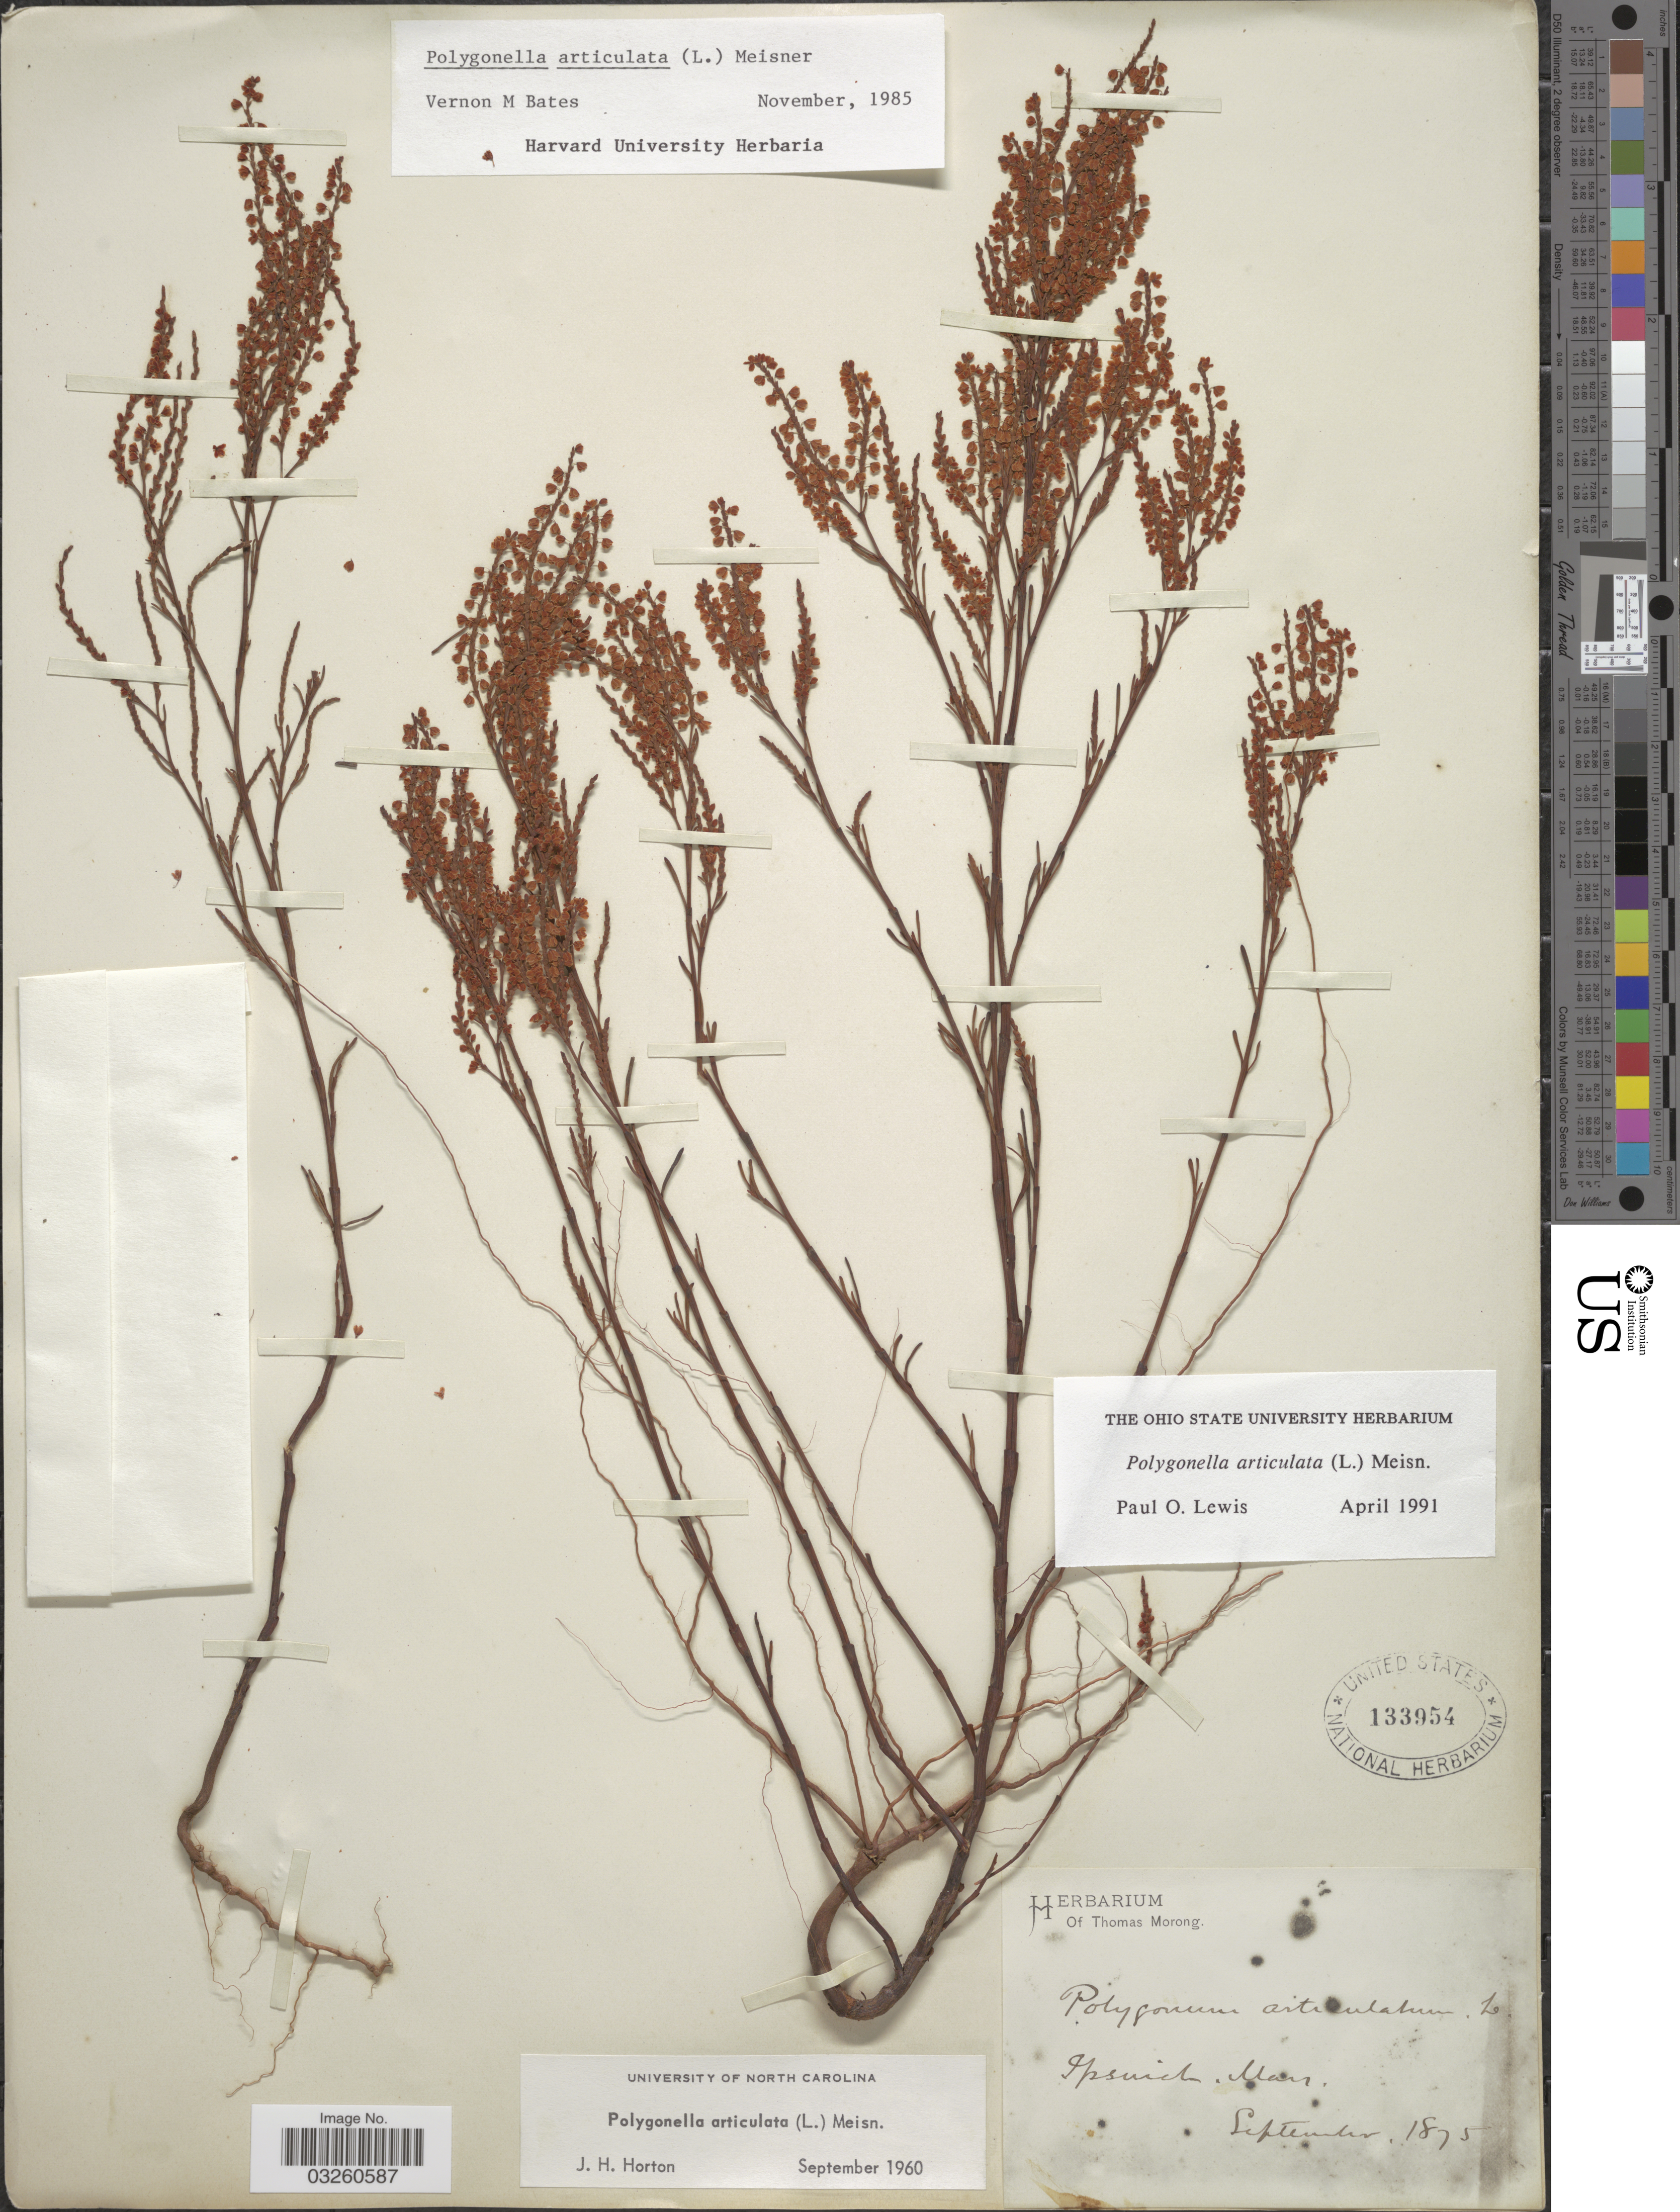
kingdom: Plantae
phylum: Tracheophyta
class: Magnoliopsida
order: Caryophyllales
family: Polygonaceae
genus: Polygonella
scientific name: Polygonella articulata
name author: (L.) Meisn.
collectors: ex Herb. T. Morong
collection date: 1875-09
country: United States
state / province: Massachusetts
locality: Ipswich.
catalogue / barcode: US 133954